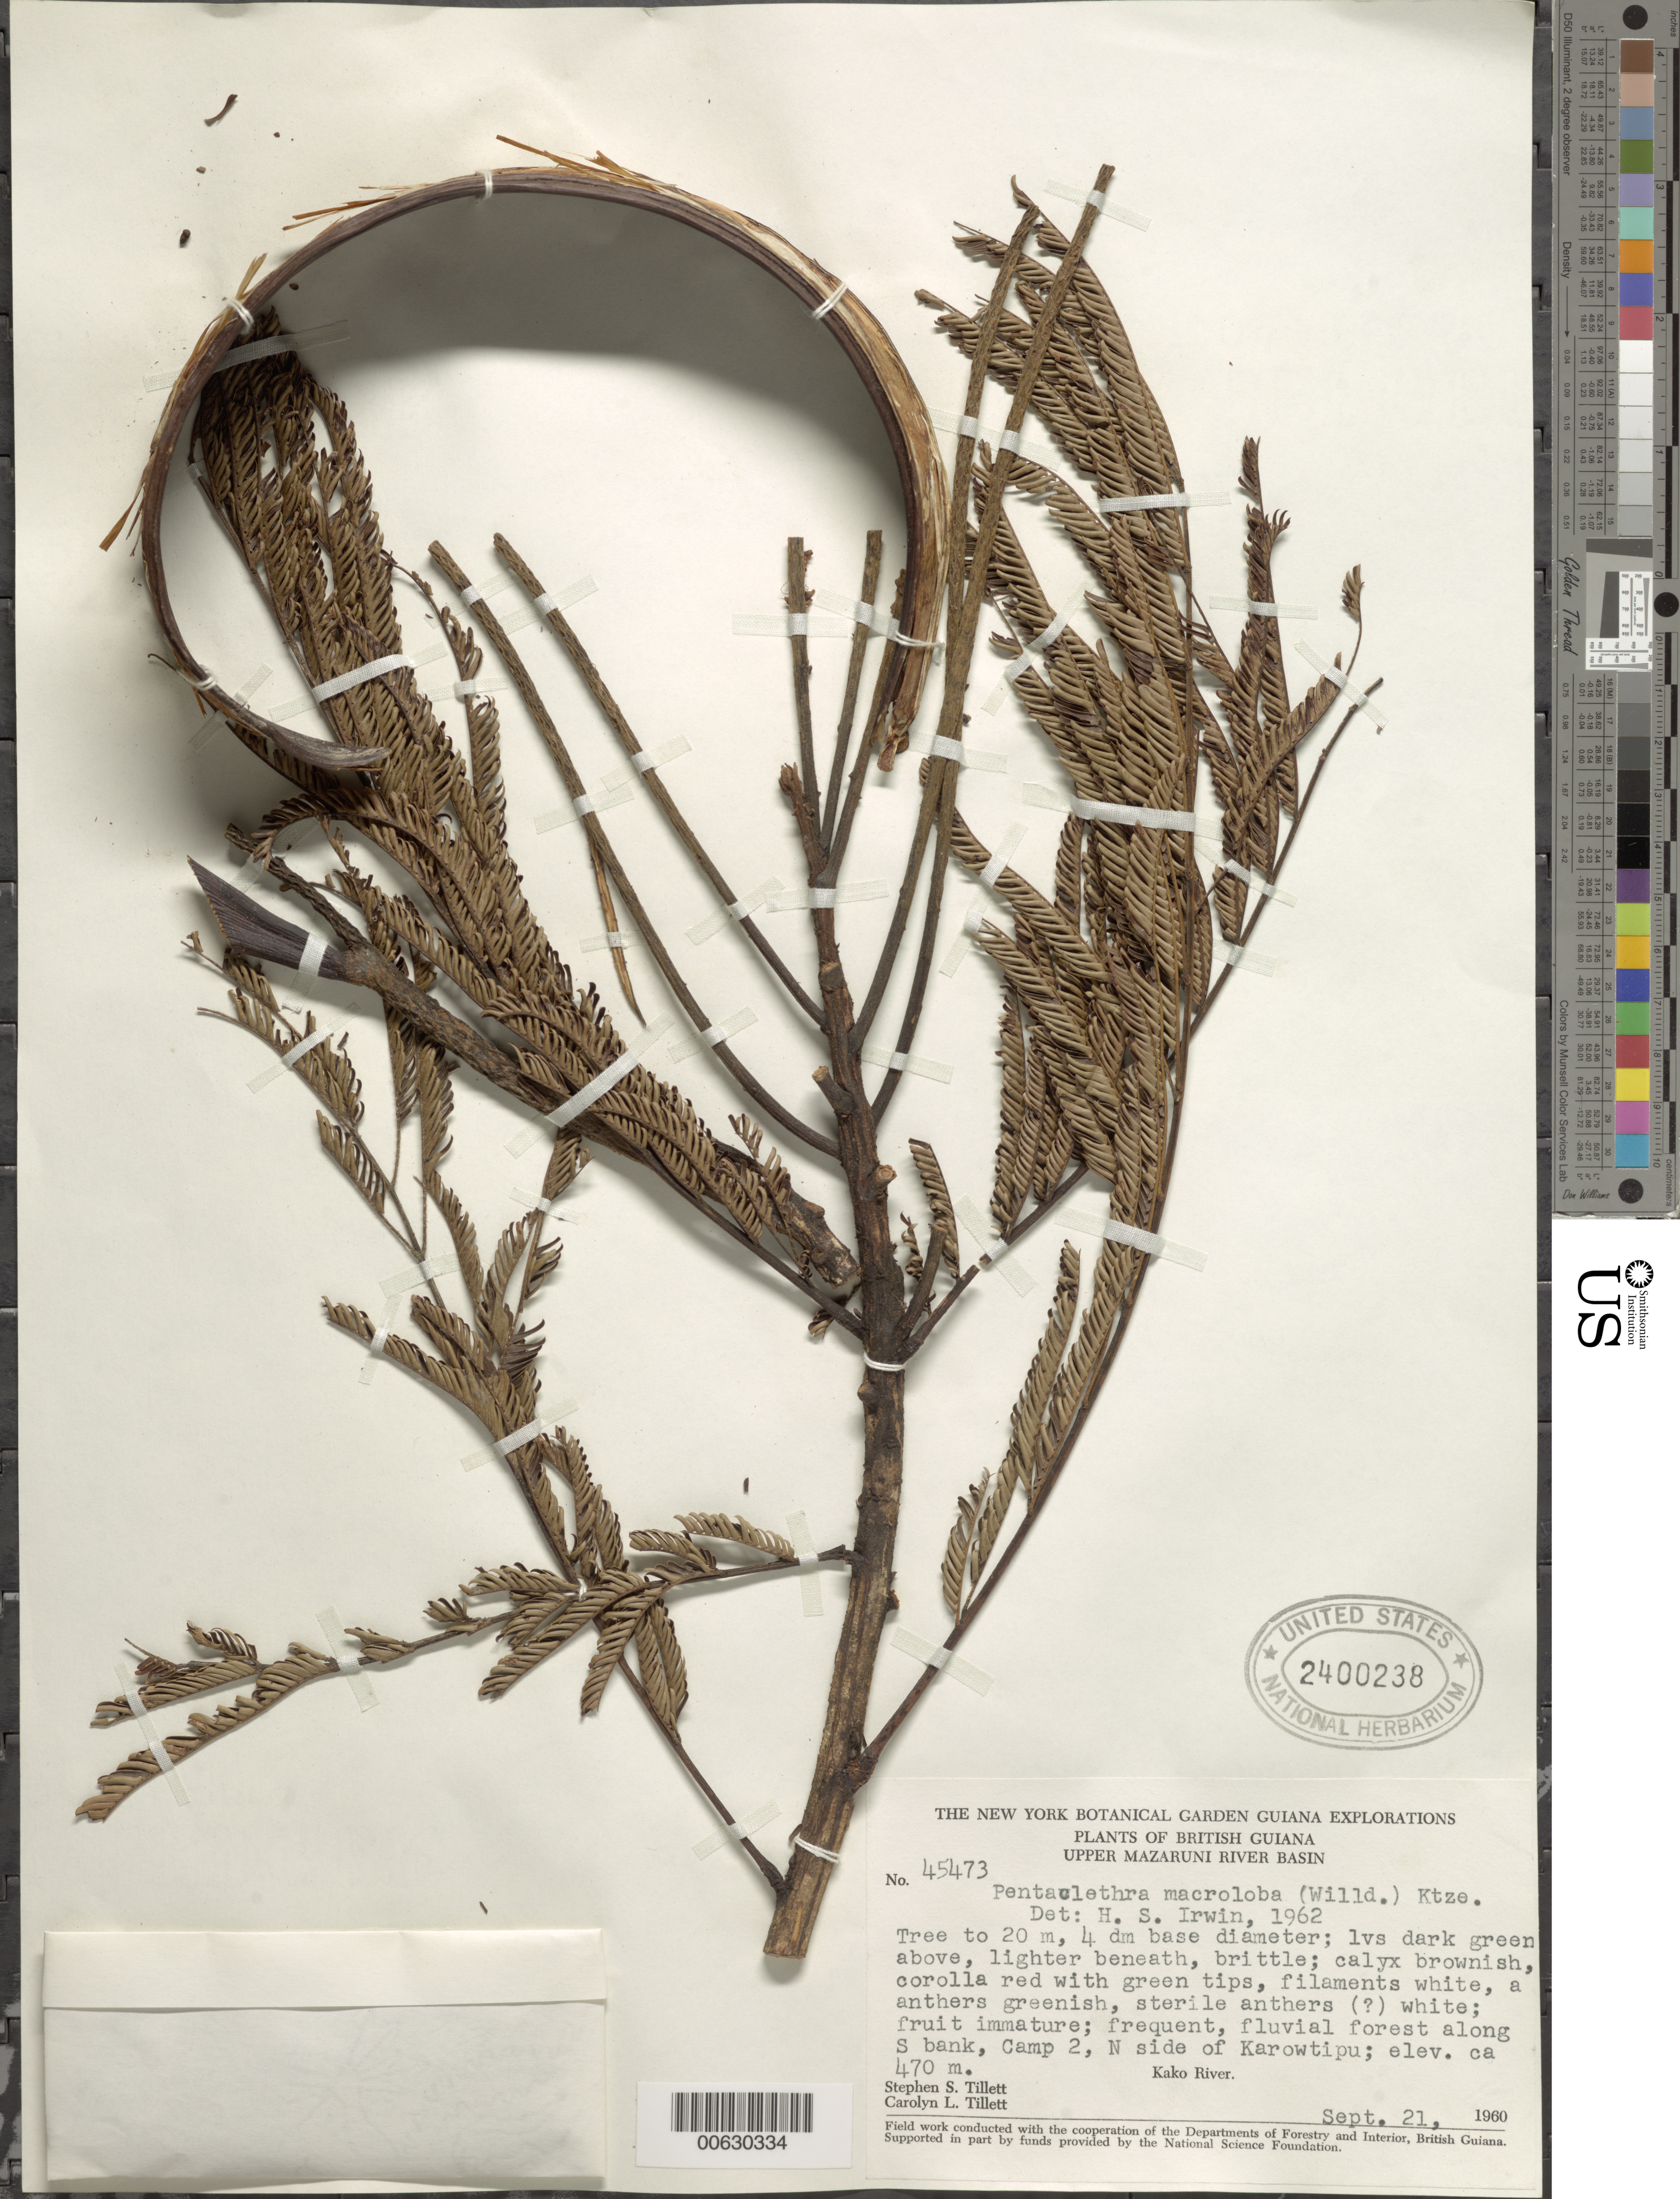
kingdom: Plantae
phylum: Tracheophyta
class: Magnoliopsida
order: Fabales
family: Fabaceae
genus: Pentaclethra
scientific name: Pentaclethra macroloba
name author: (Willd.) Kuntze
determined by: Irwin, Howard S.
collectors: S. S. Tillett, C. L. Tillett & R. Boyan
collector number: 45473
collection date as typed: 21-Sep-60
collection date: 1960-09-21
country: Guyana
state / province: Cuyuni-Mazaruni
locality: Kako River, S bank, N side of Karowtipu, Camp 2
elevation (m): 470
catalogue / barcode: US 2400238